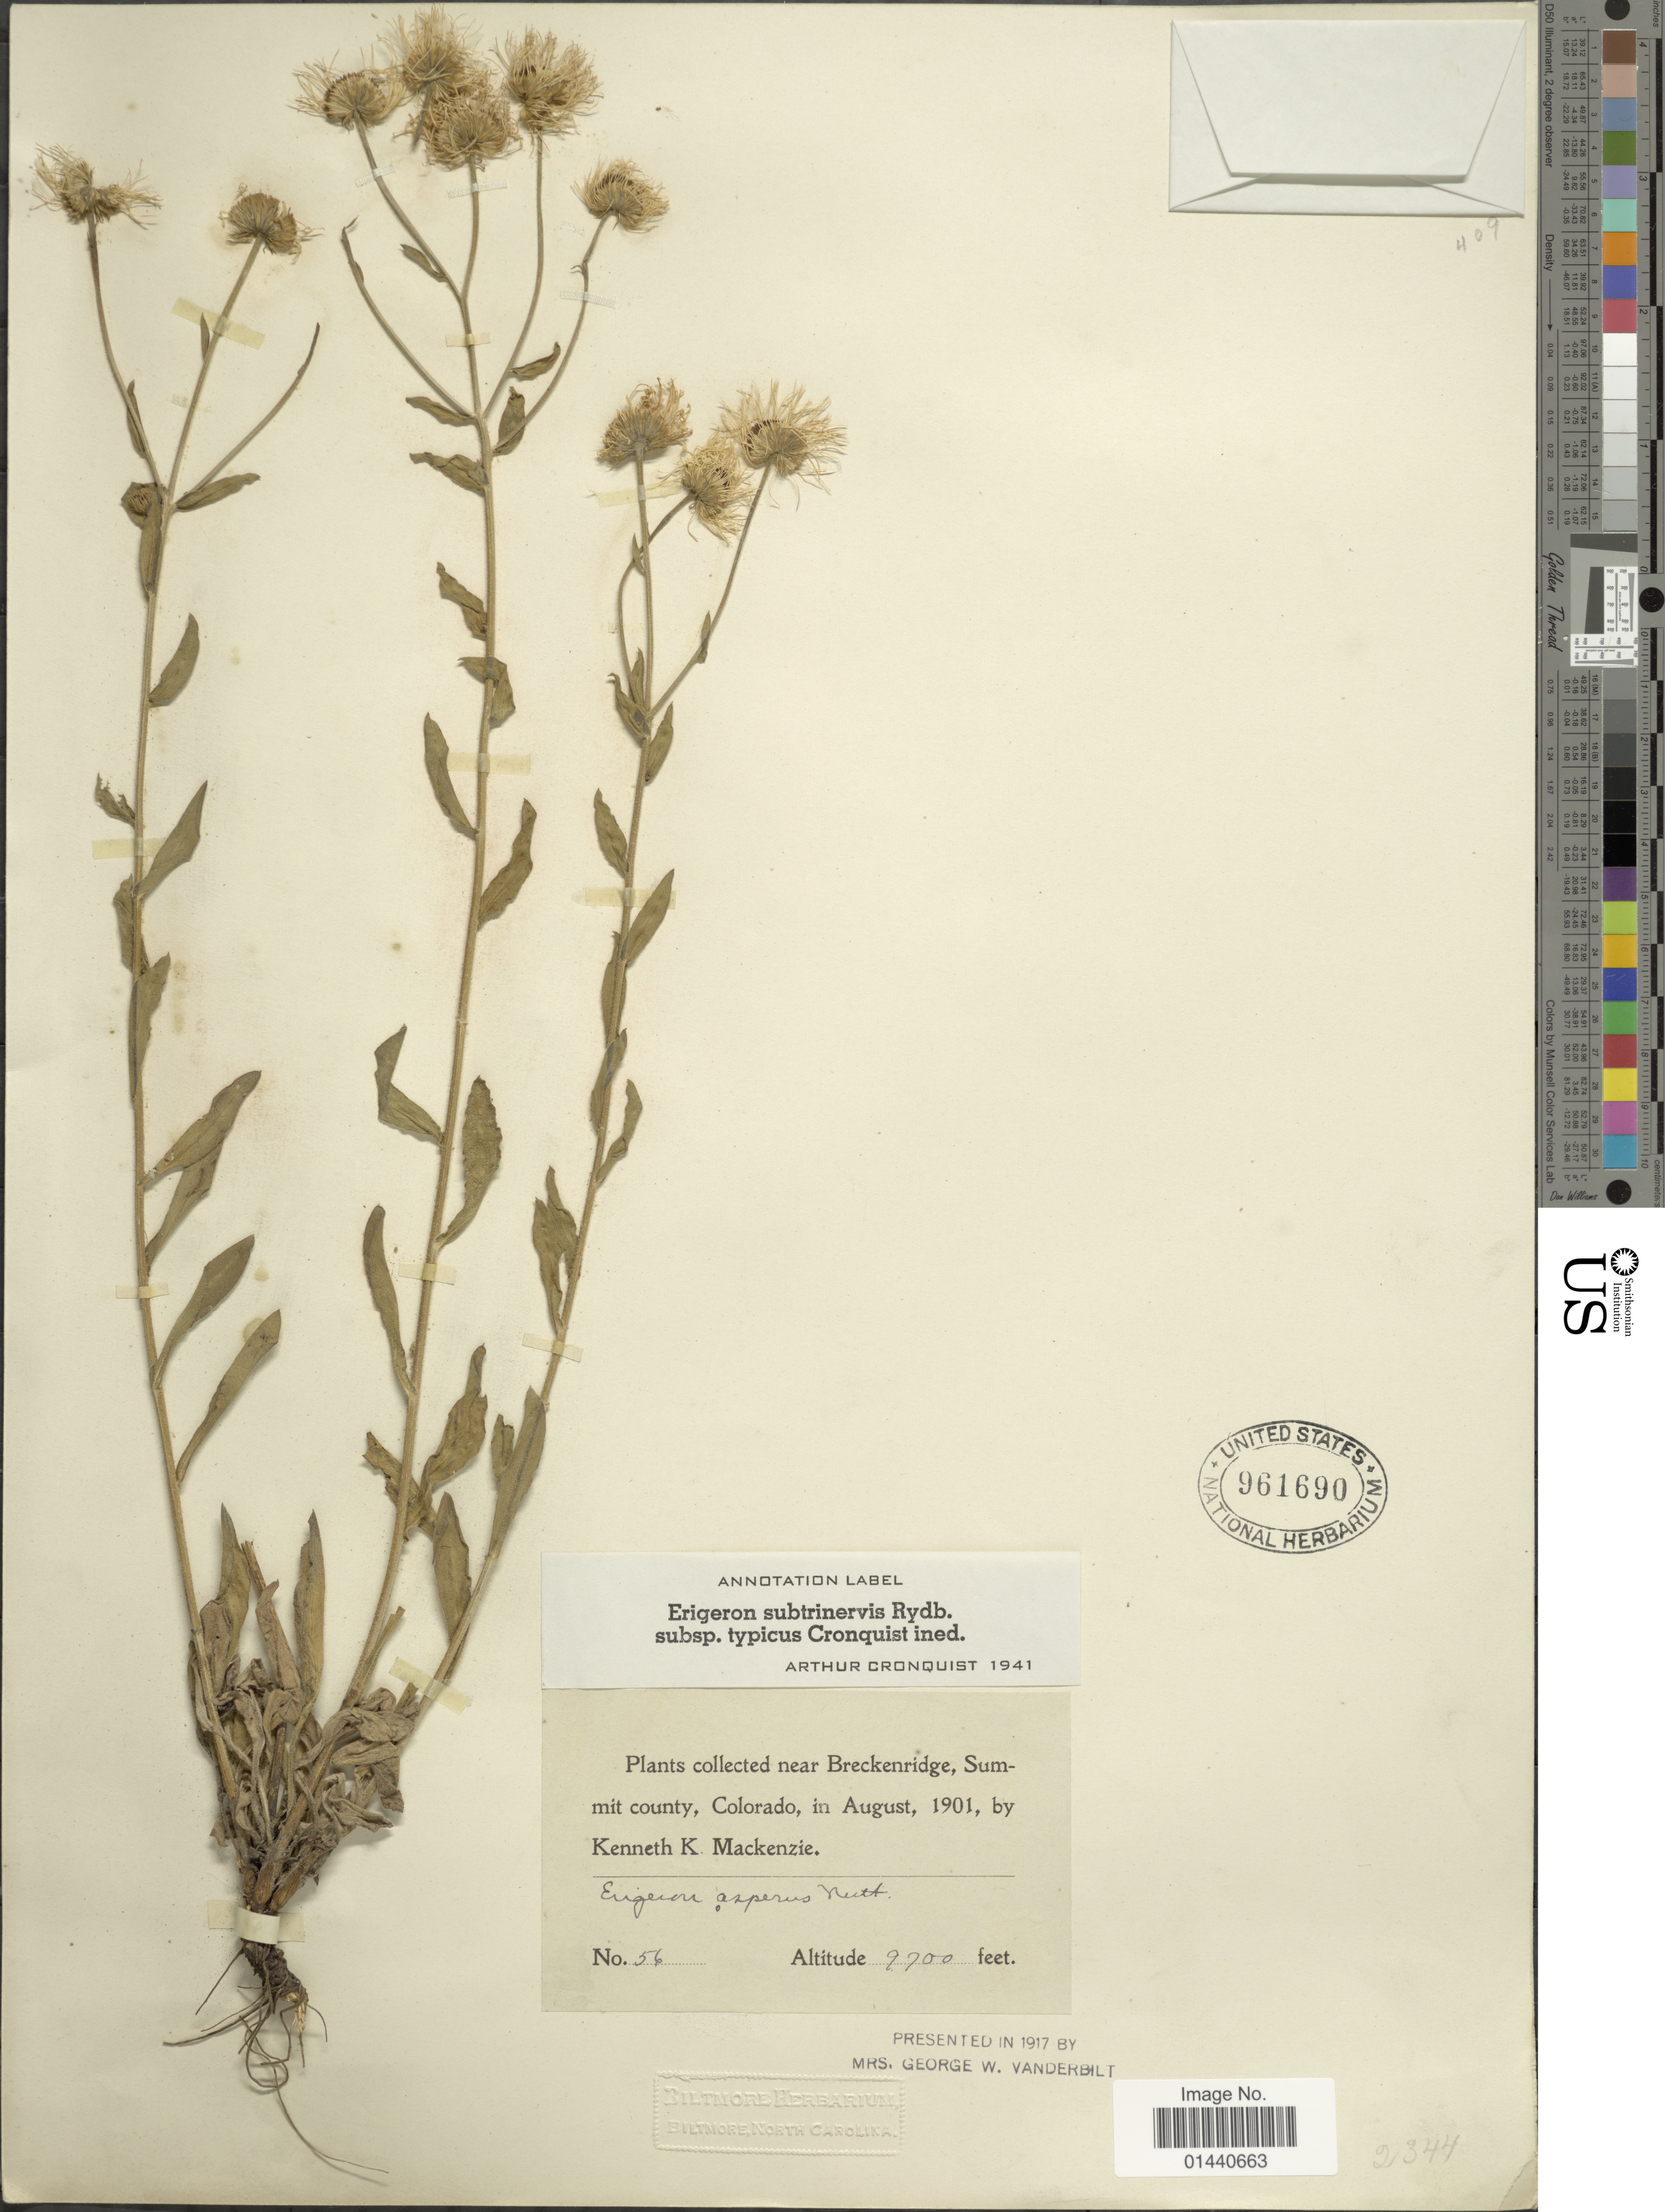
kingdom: Plantae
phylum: Tracheophyta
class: Magnoliopsida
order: Asterales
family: Asteraceae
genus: Erigeron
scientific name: Erigeron subtrinervis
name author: Rydb. ex Porter & Britton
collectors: K. K. Mackenzie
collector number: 56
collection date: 1901-08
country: United States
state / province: Colorado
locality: Near Breckenridge, Summit County.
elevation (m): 2957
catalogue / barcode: US 961690